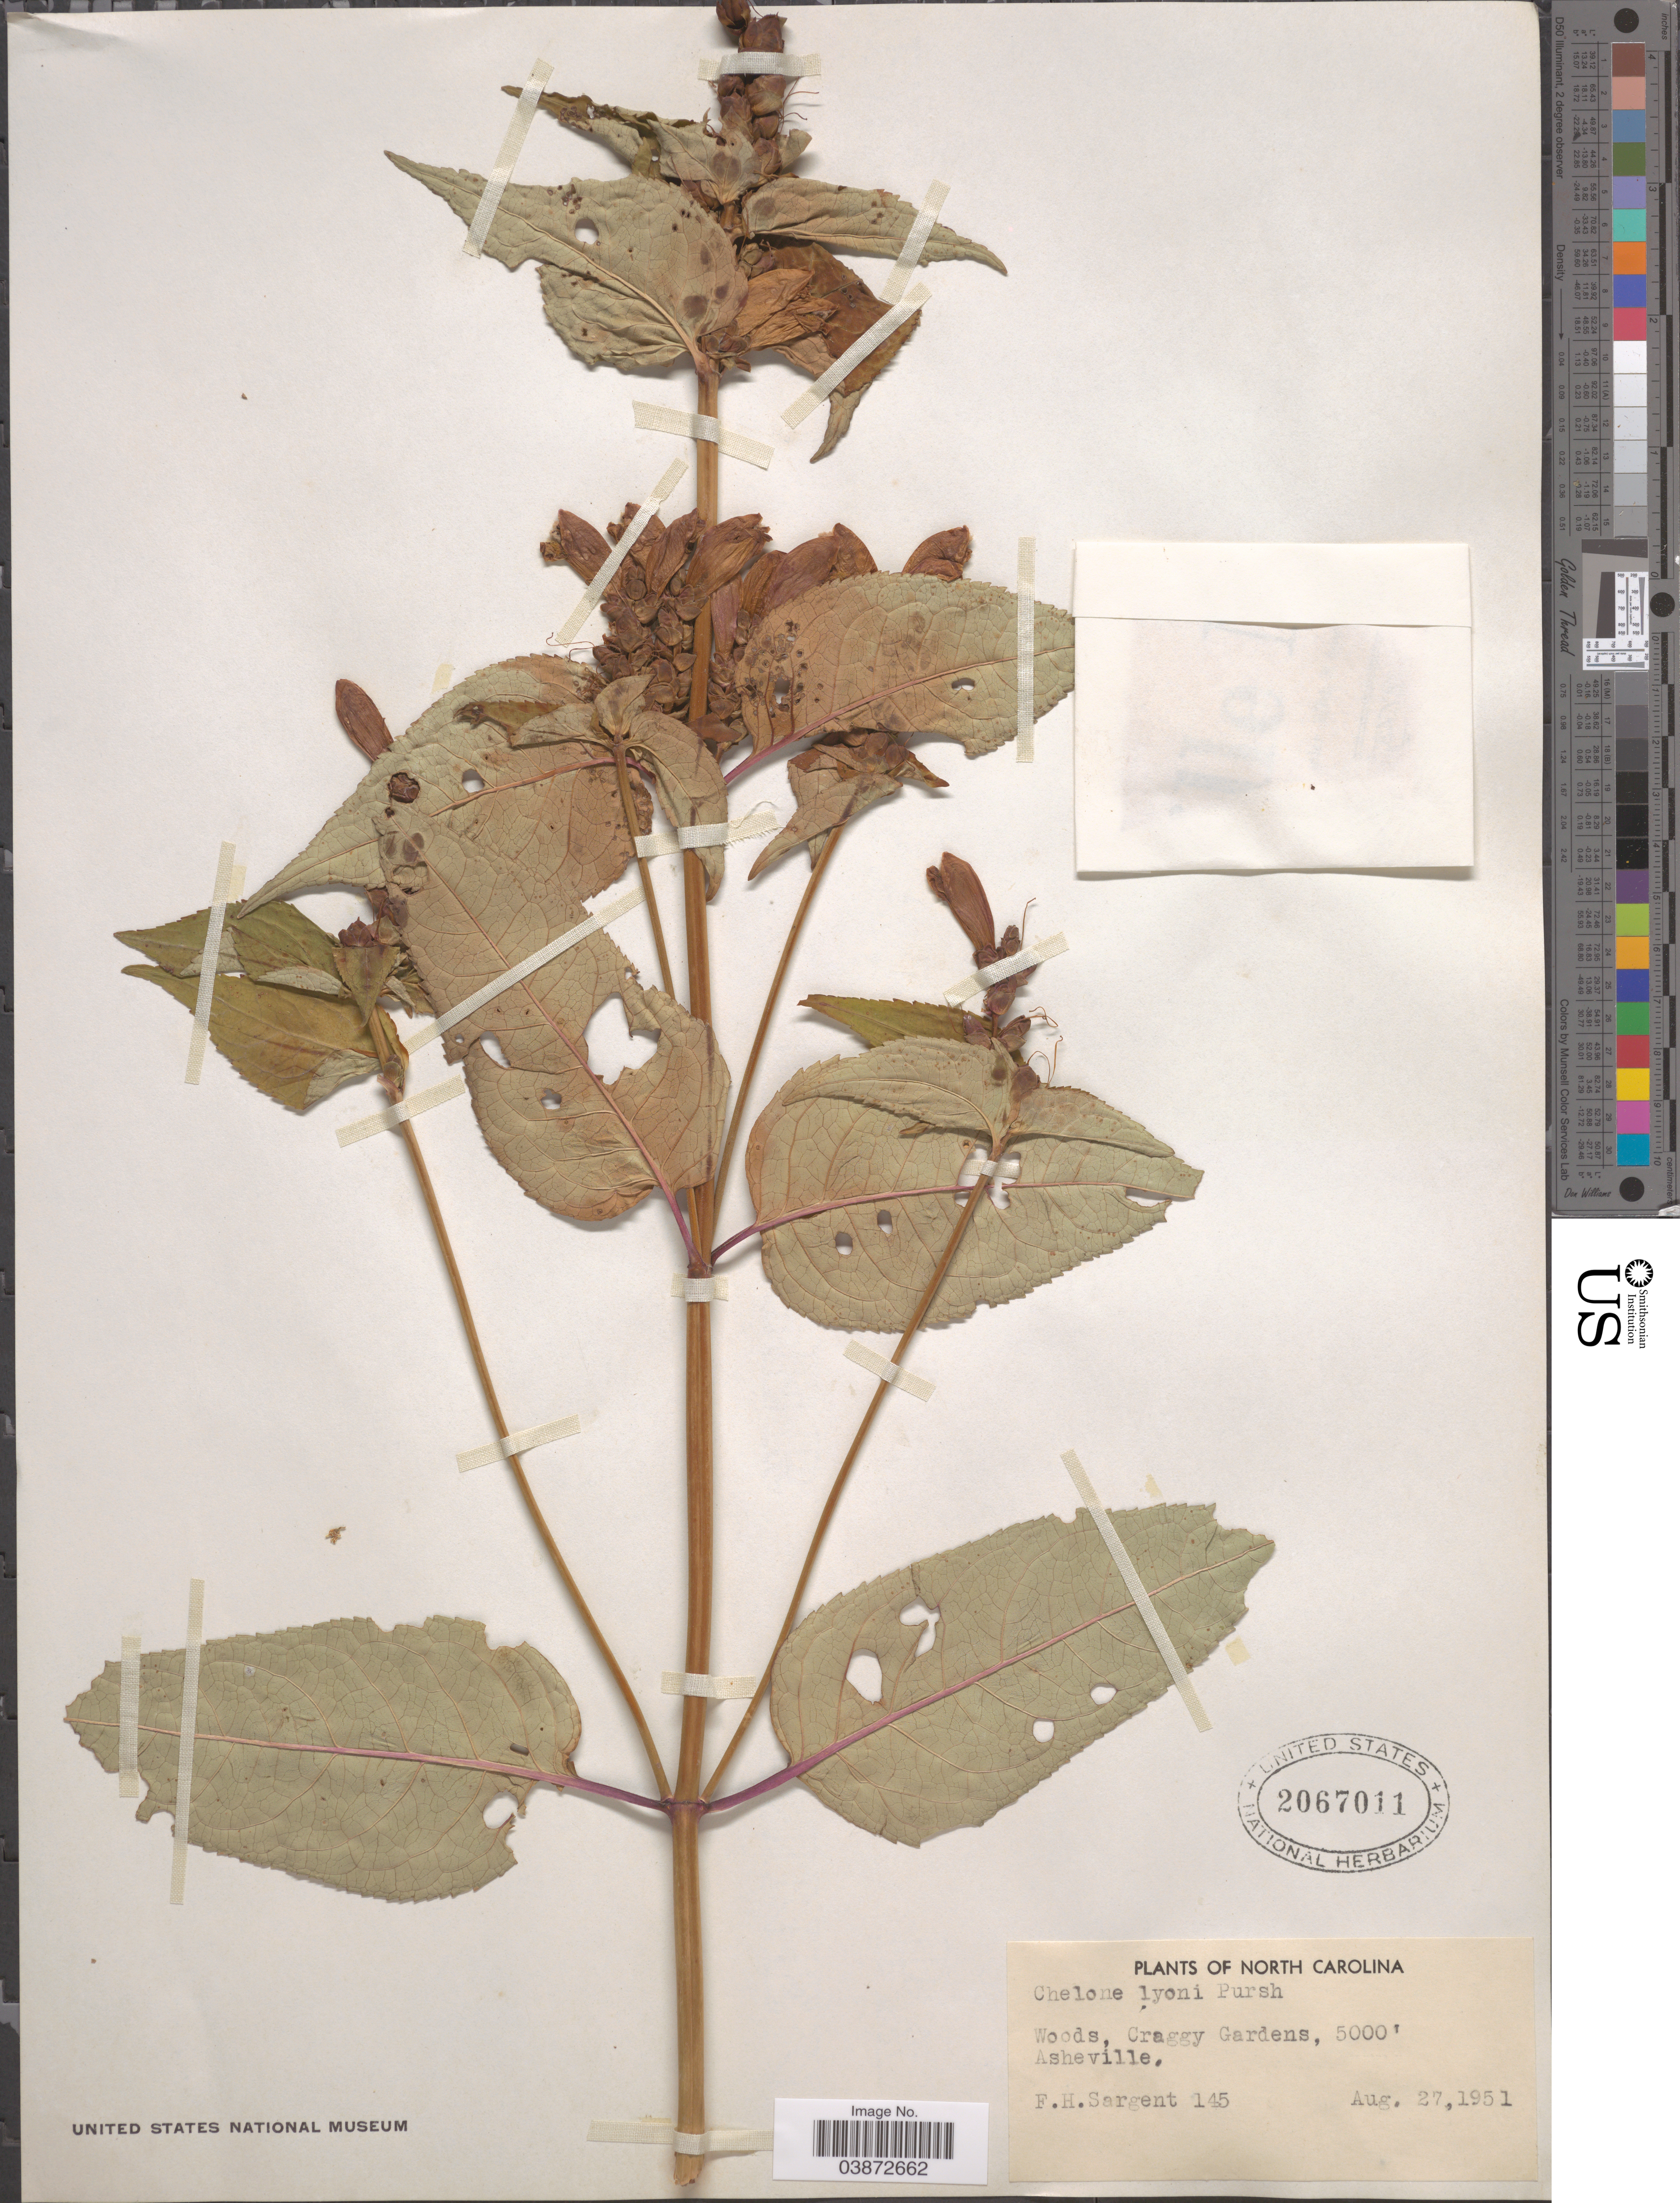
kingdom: Plantae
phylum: Tracheophyta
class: Magnoliopsida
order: Lamiales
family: Plantaginaceae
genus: Chelone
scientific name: Chelone lyonii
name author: Pursh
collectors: F. H. Sargent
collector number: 145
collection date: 1951-08-27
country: United States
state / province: North Carolina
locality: Woods, Craggy Gardens, Asheville.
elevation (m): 1524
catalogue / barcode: US 2067011